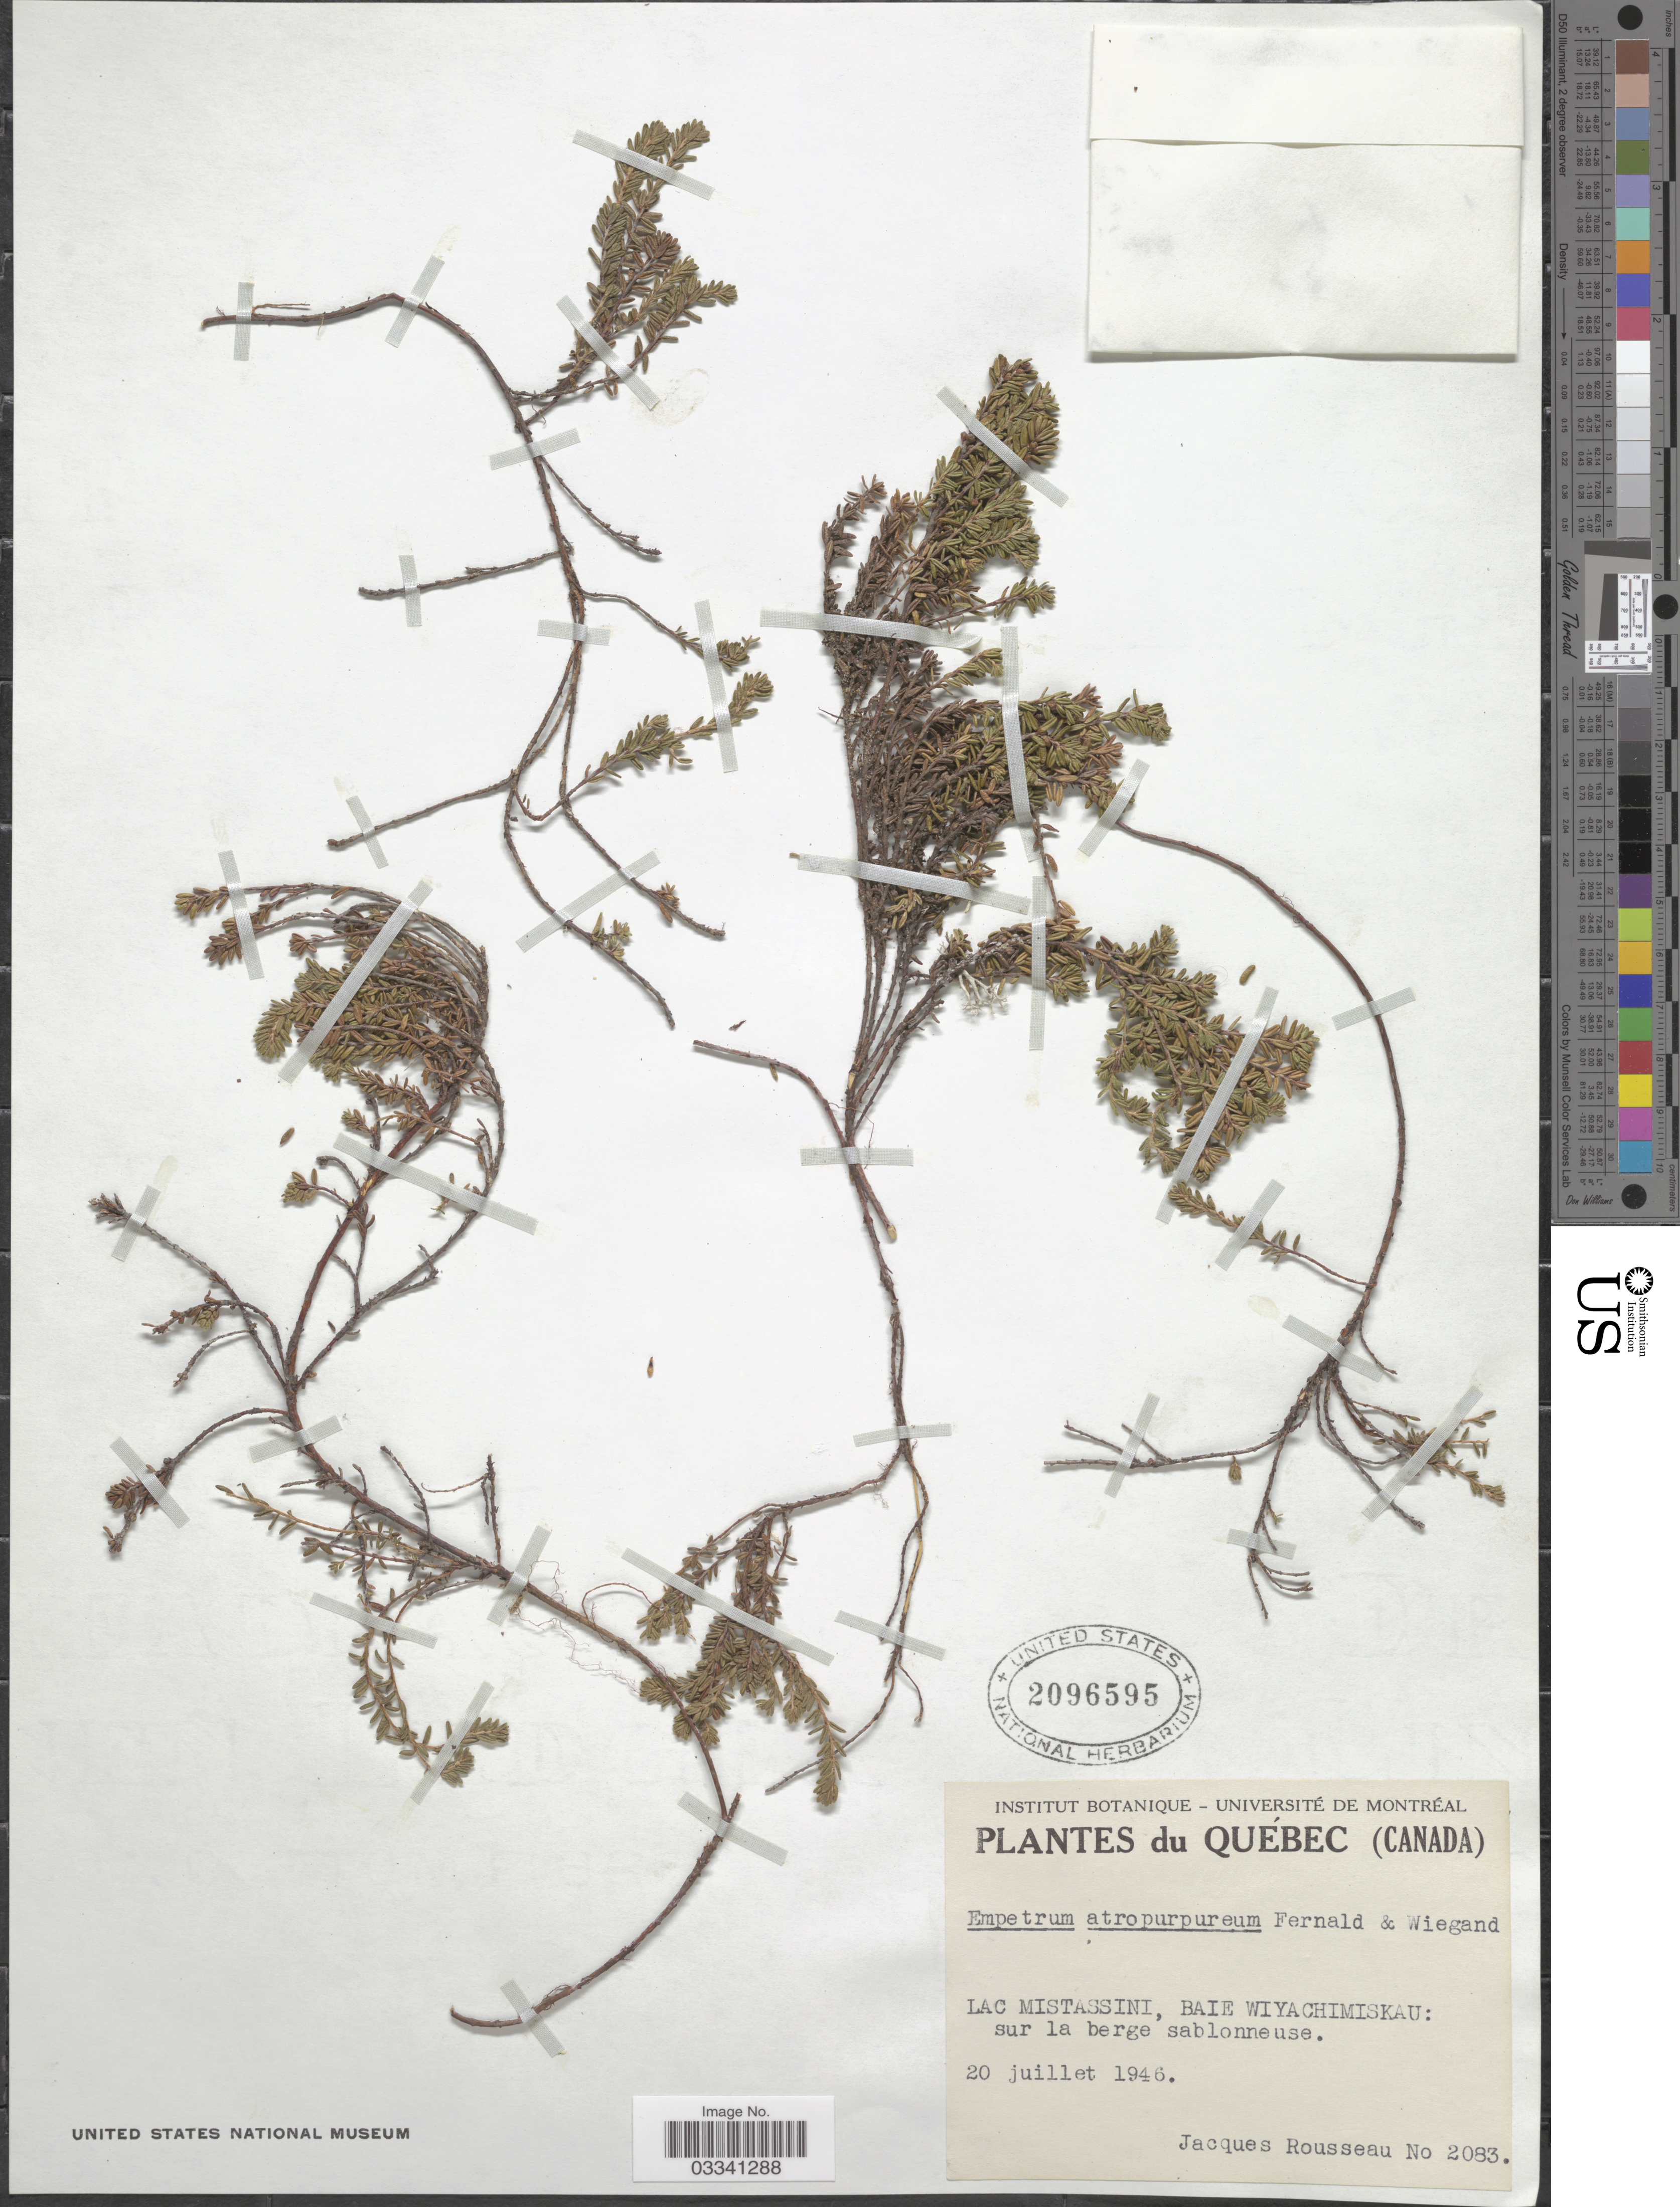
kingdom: Plantae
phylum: Tracheophyta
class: Magnoliopsida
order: Ericales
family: Ericaceae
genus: Empetrum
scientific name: Empetrum atropurpureum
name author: Fernald & Wiegand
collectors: J. Rousseau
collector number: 2083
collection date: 1946-07-20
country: Canada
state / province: Quebec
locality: Lac Mistassini, Baie Wiyachimiskau: sur la berge sablonneuse.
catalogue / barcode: US 2096595